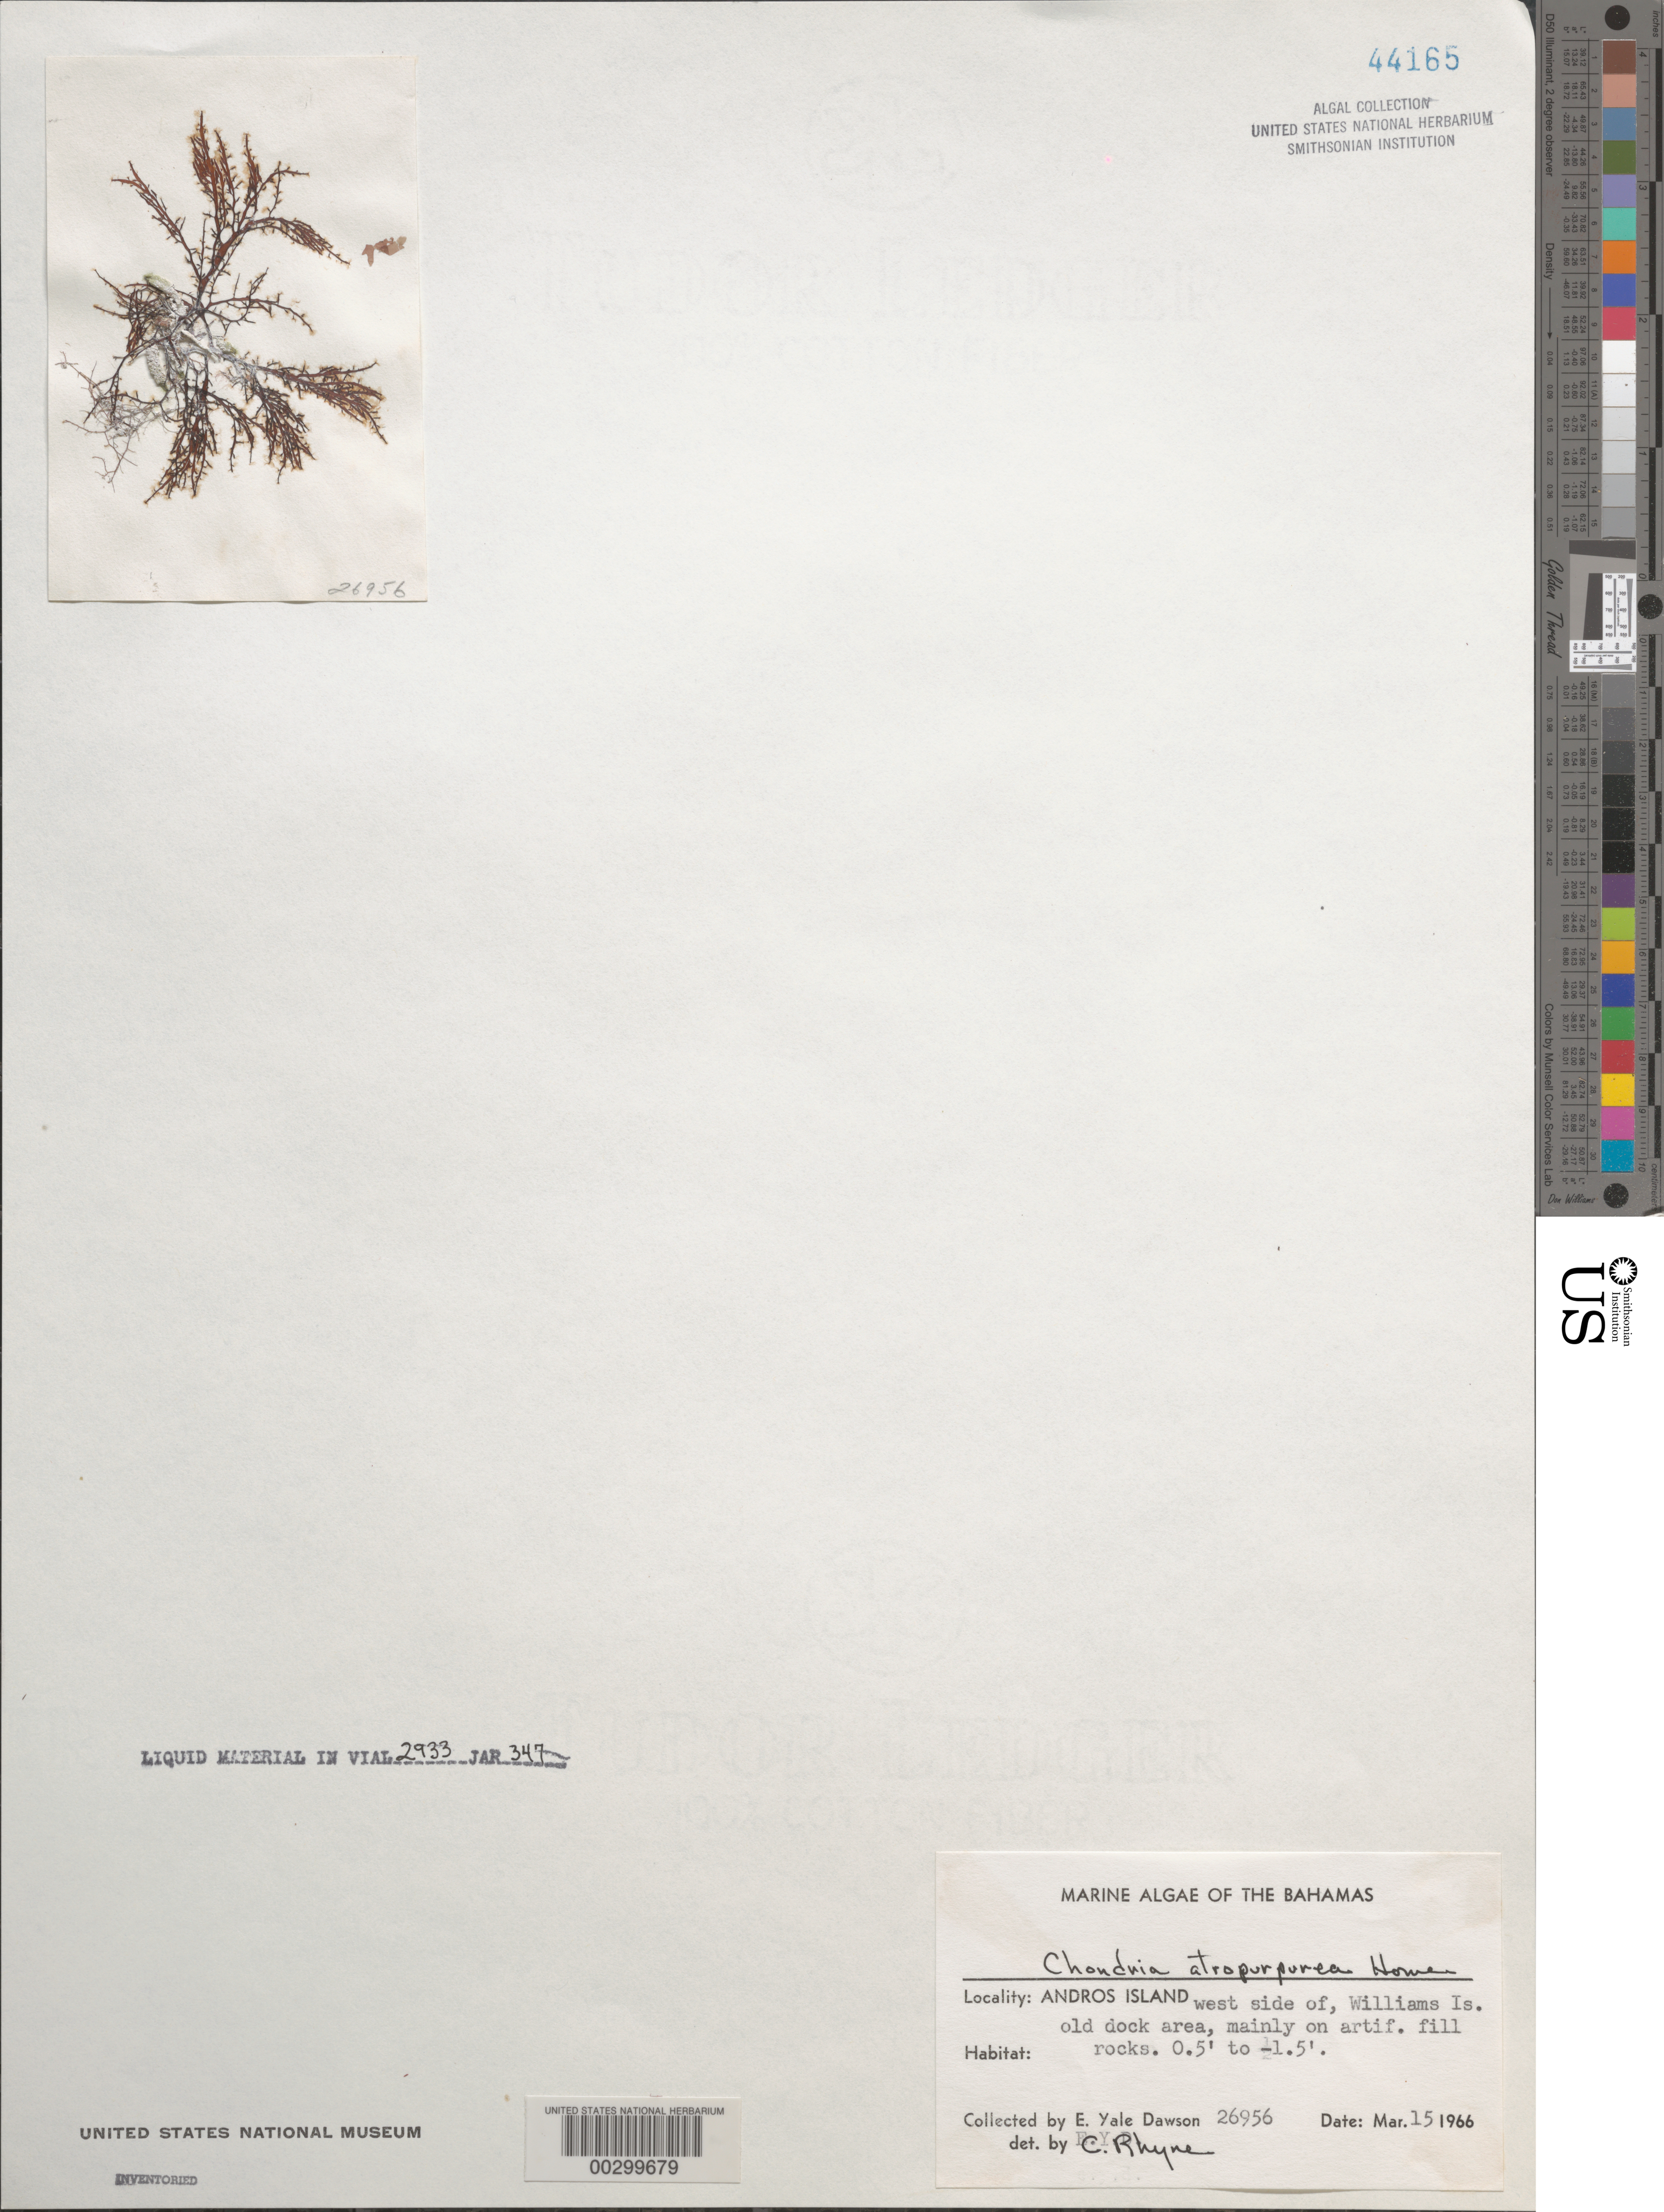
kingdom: Plantae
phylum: Rhodophyta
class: Florideophyceae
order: Ceramiales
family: Rhodomelaceae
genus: Chondria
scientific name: Chondria atropurpurea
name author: Harv.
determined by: Rhyne, C. F.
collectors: E. Y. Dawson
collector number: EYD 26956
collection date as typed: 15 Mar 1966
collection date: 1966-03-15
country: Bahamas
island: Andros Island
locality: West side of Andros Island, Williams Island old dock area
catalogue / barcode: US 44165